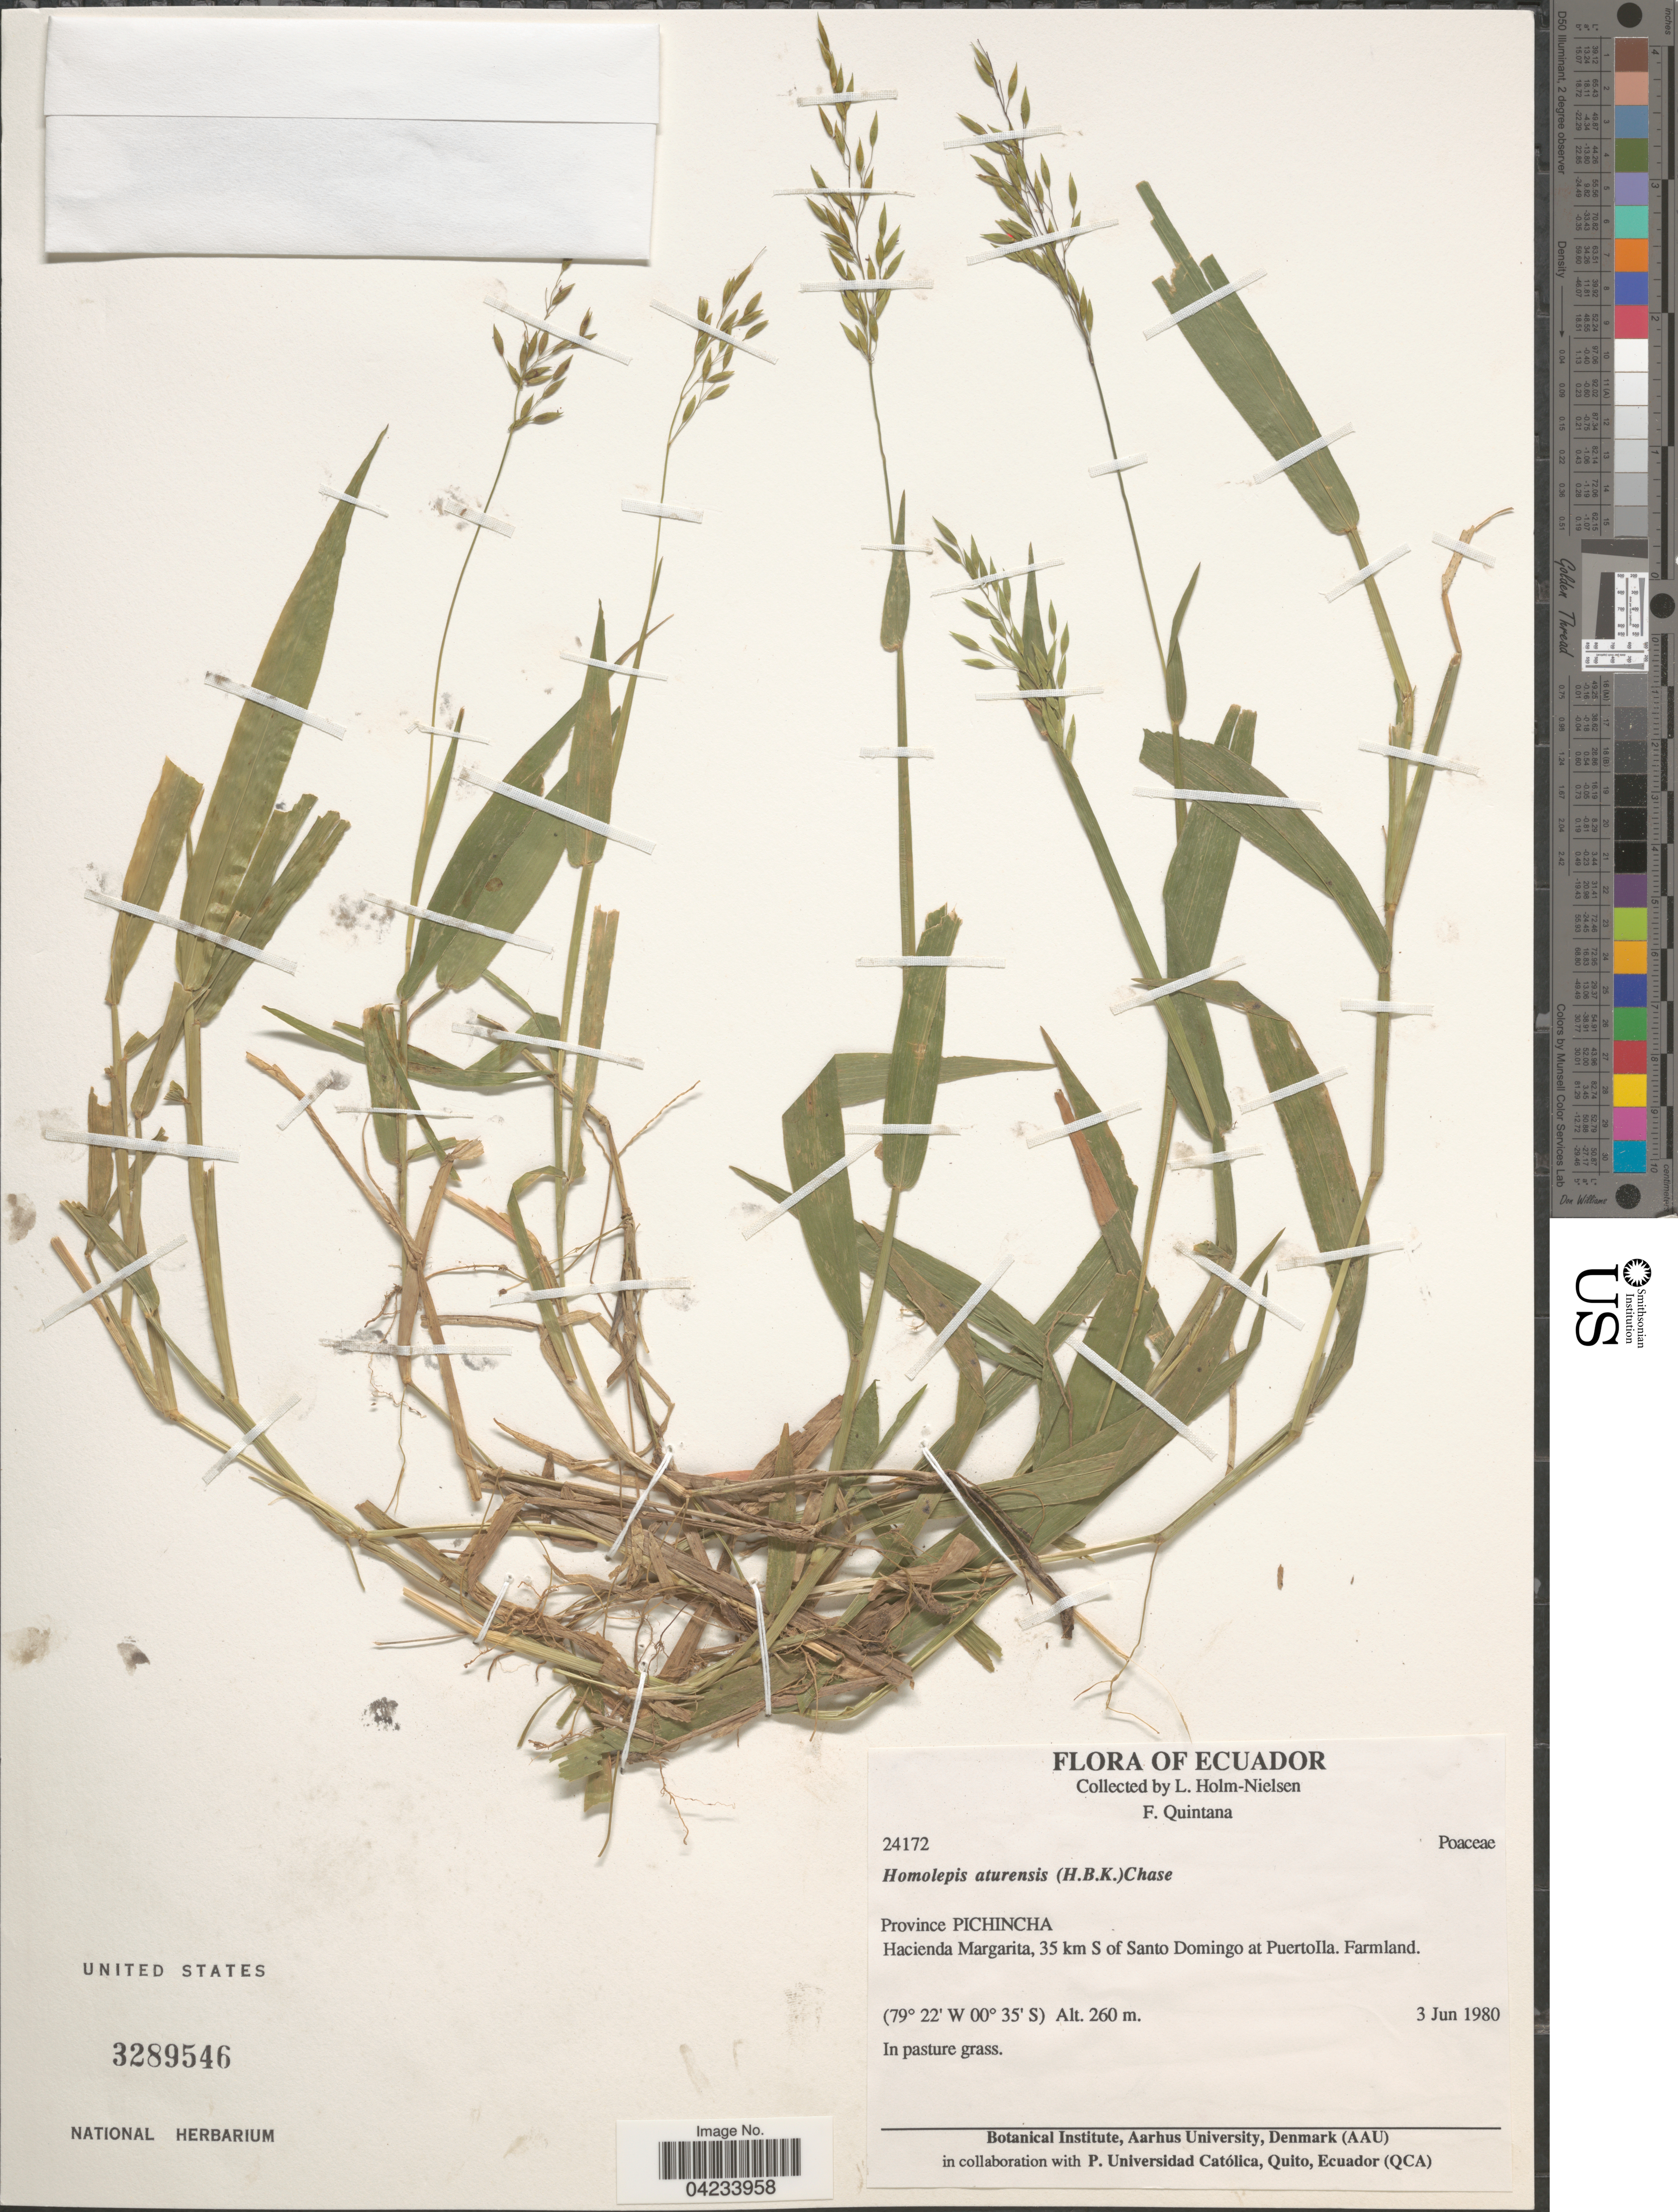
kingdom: Plantae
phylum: Tracheophyta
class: Liliopsida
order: Poales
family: Poaceae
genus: Homolepis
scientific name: Homolepis aturensis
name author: (Kunth) Chase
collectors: L. Holm-Nielsen & F. Quintana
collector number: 24172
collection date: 1980-06-03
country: Ecuador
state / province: Pichincha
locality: Hacienda Margarita, 35 km S of Santo Domingo at Puertolla. Farmland.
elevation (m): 260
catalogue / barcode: US 3289546